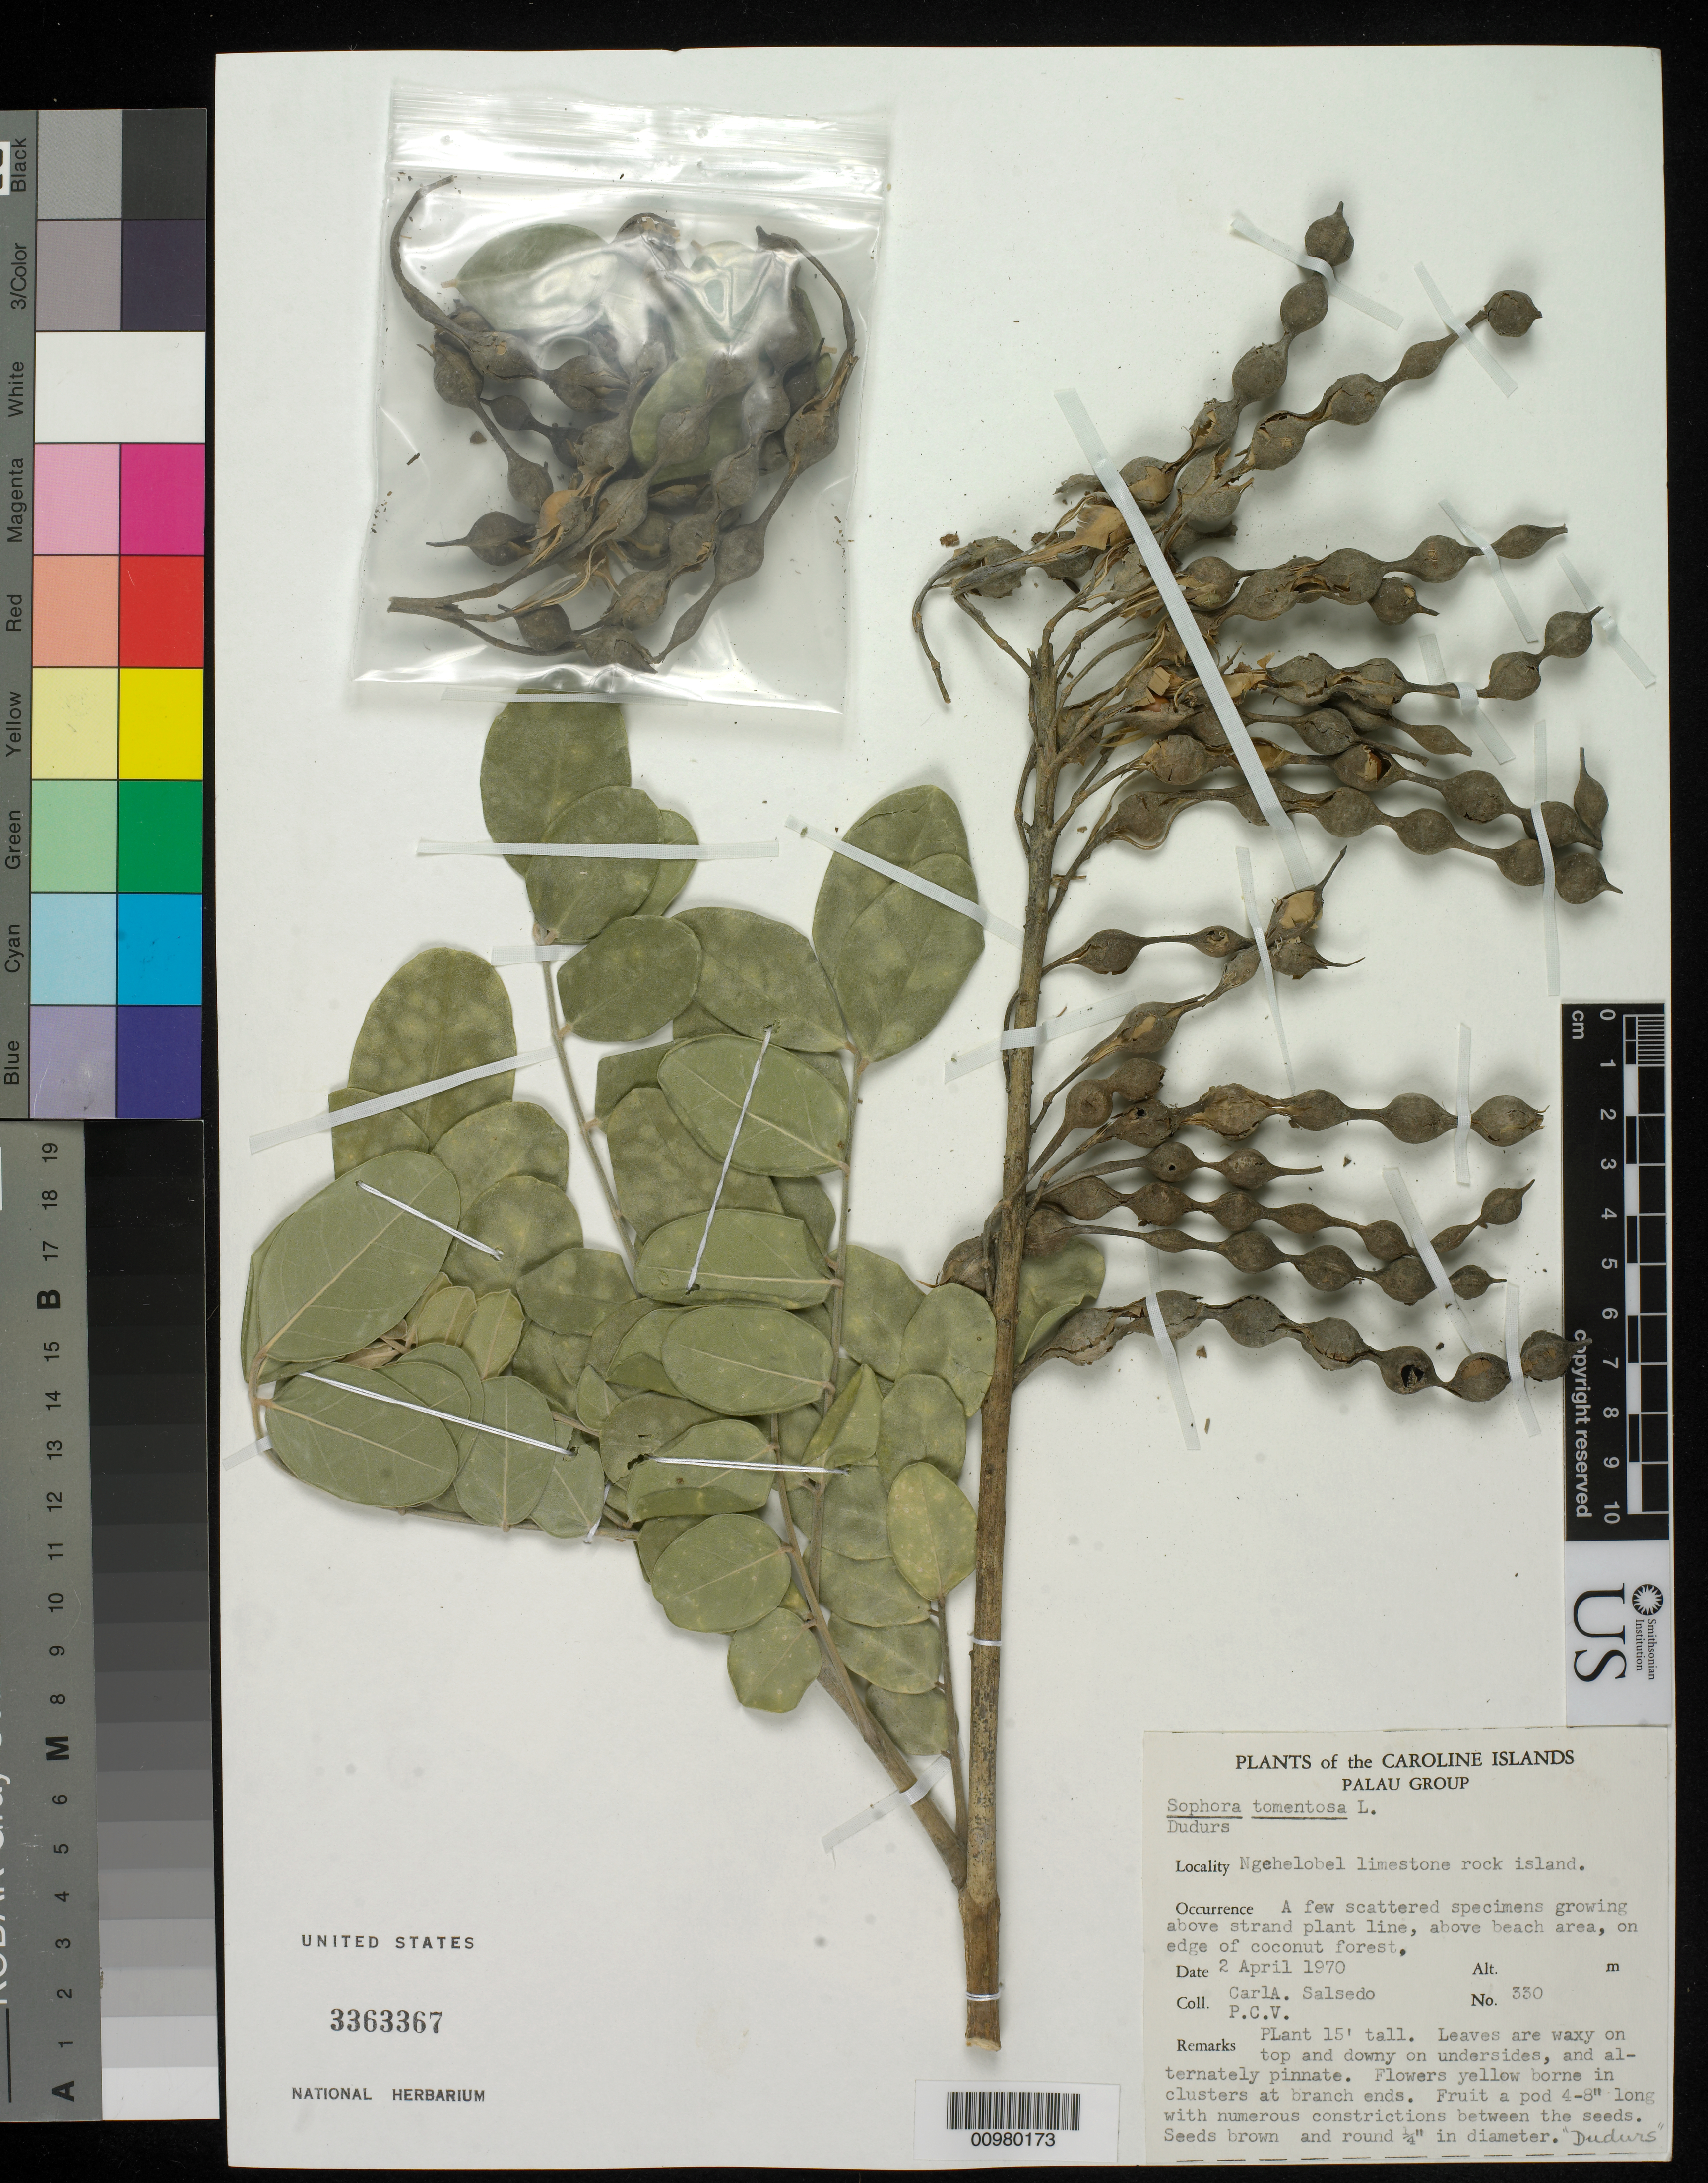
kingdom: Plantae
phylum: Tracheophyta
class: Magnoliopsida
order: Fabales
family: Fabaceae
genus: Sophora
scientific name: Sophora tomentosa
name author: L.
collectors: C.A. Salsedo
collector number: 330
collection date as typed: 02 Apr 1970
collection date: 1970-04-02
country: Palau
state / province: Koror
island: Ngchelobel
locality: Ngchelobel limestone rock island.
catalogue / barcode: US 3363367